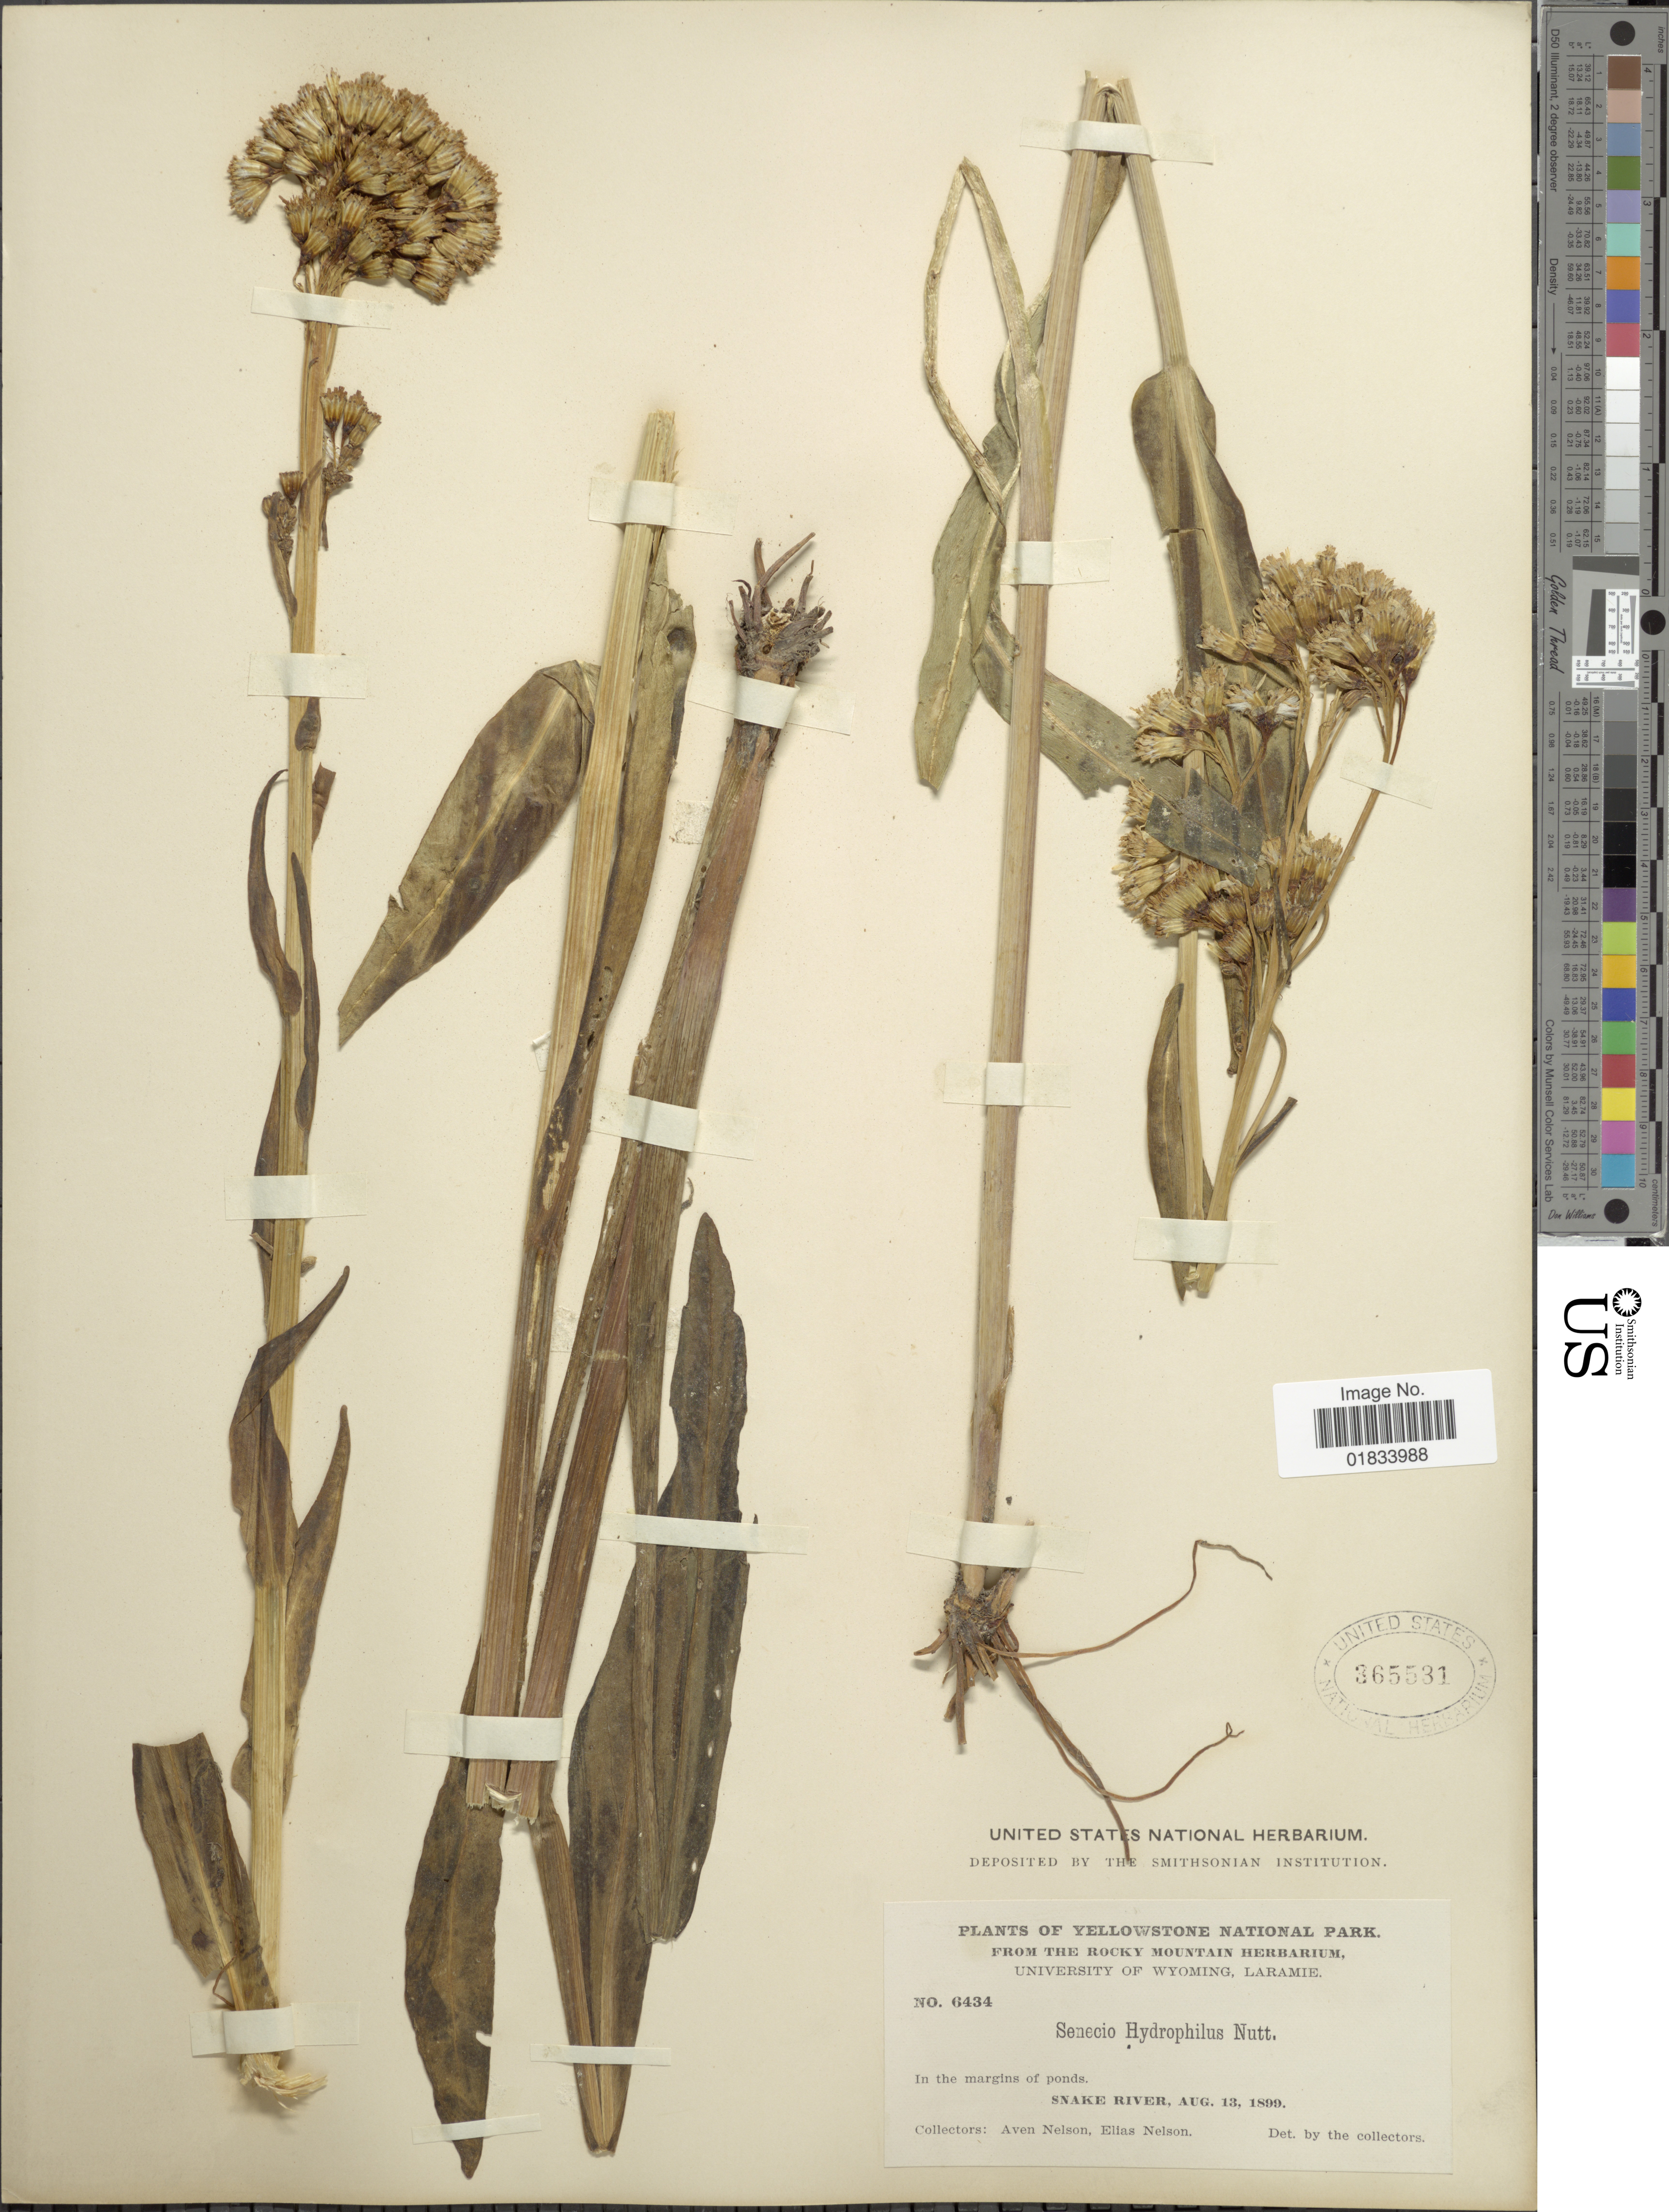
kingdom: Plantae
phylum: Tracheophyta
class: Magnoliopsida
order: Asterales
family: Asteraceae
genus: Senecio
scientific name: Senecio hydrophilus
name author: Nutt.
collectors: A. Nelson & E. Nelson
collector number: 6434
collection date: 1899-08-13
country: United States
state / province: Wyoming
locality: Yellowstone National Park, Snake River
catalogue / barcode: US 365531